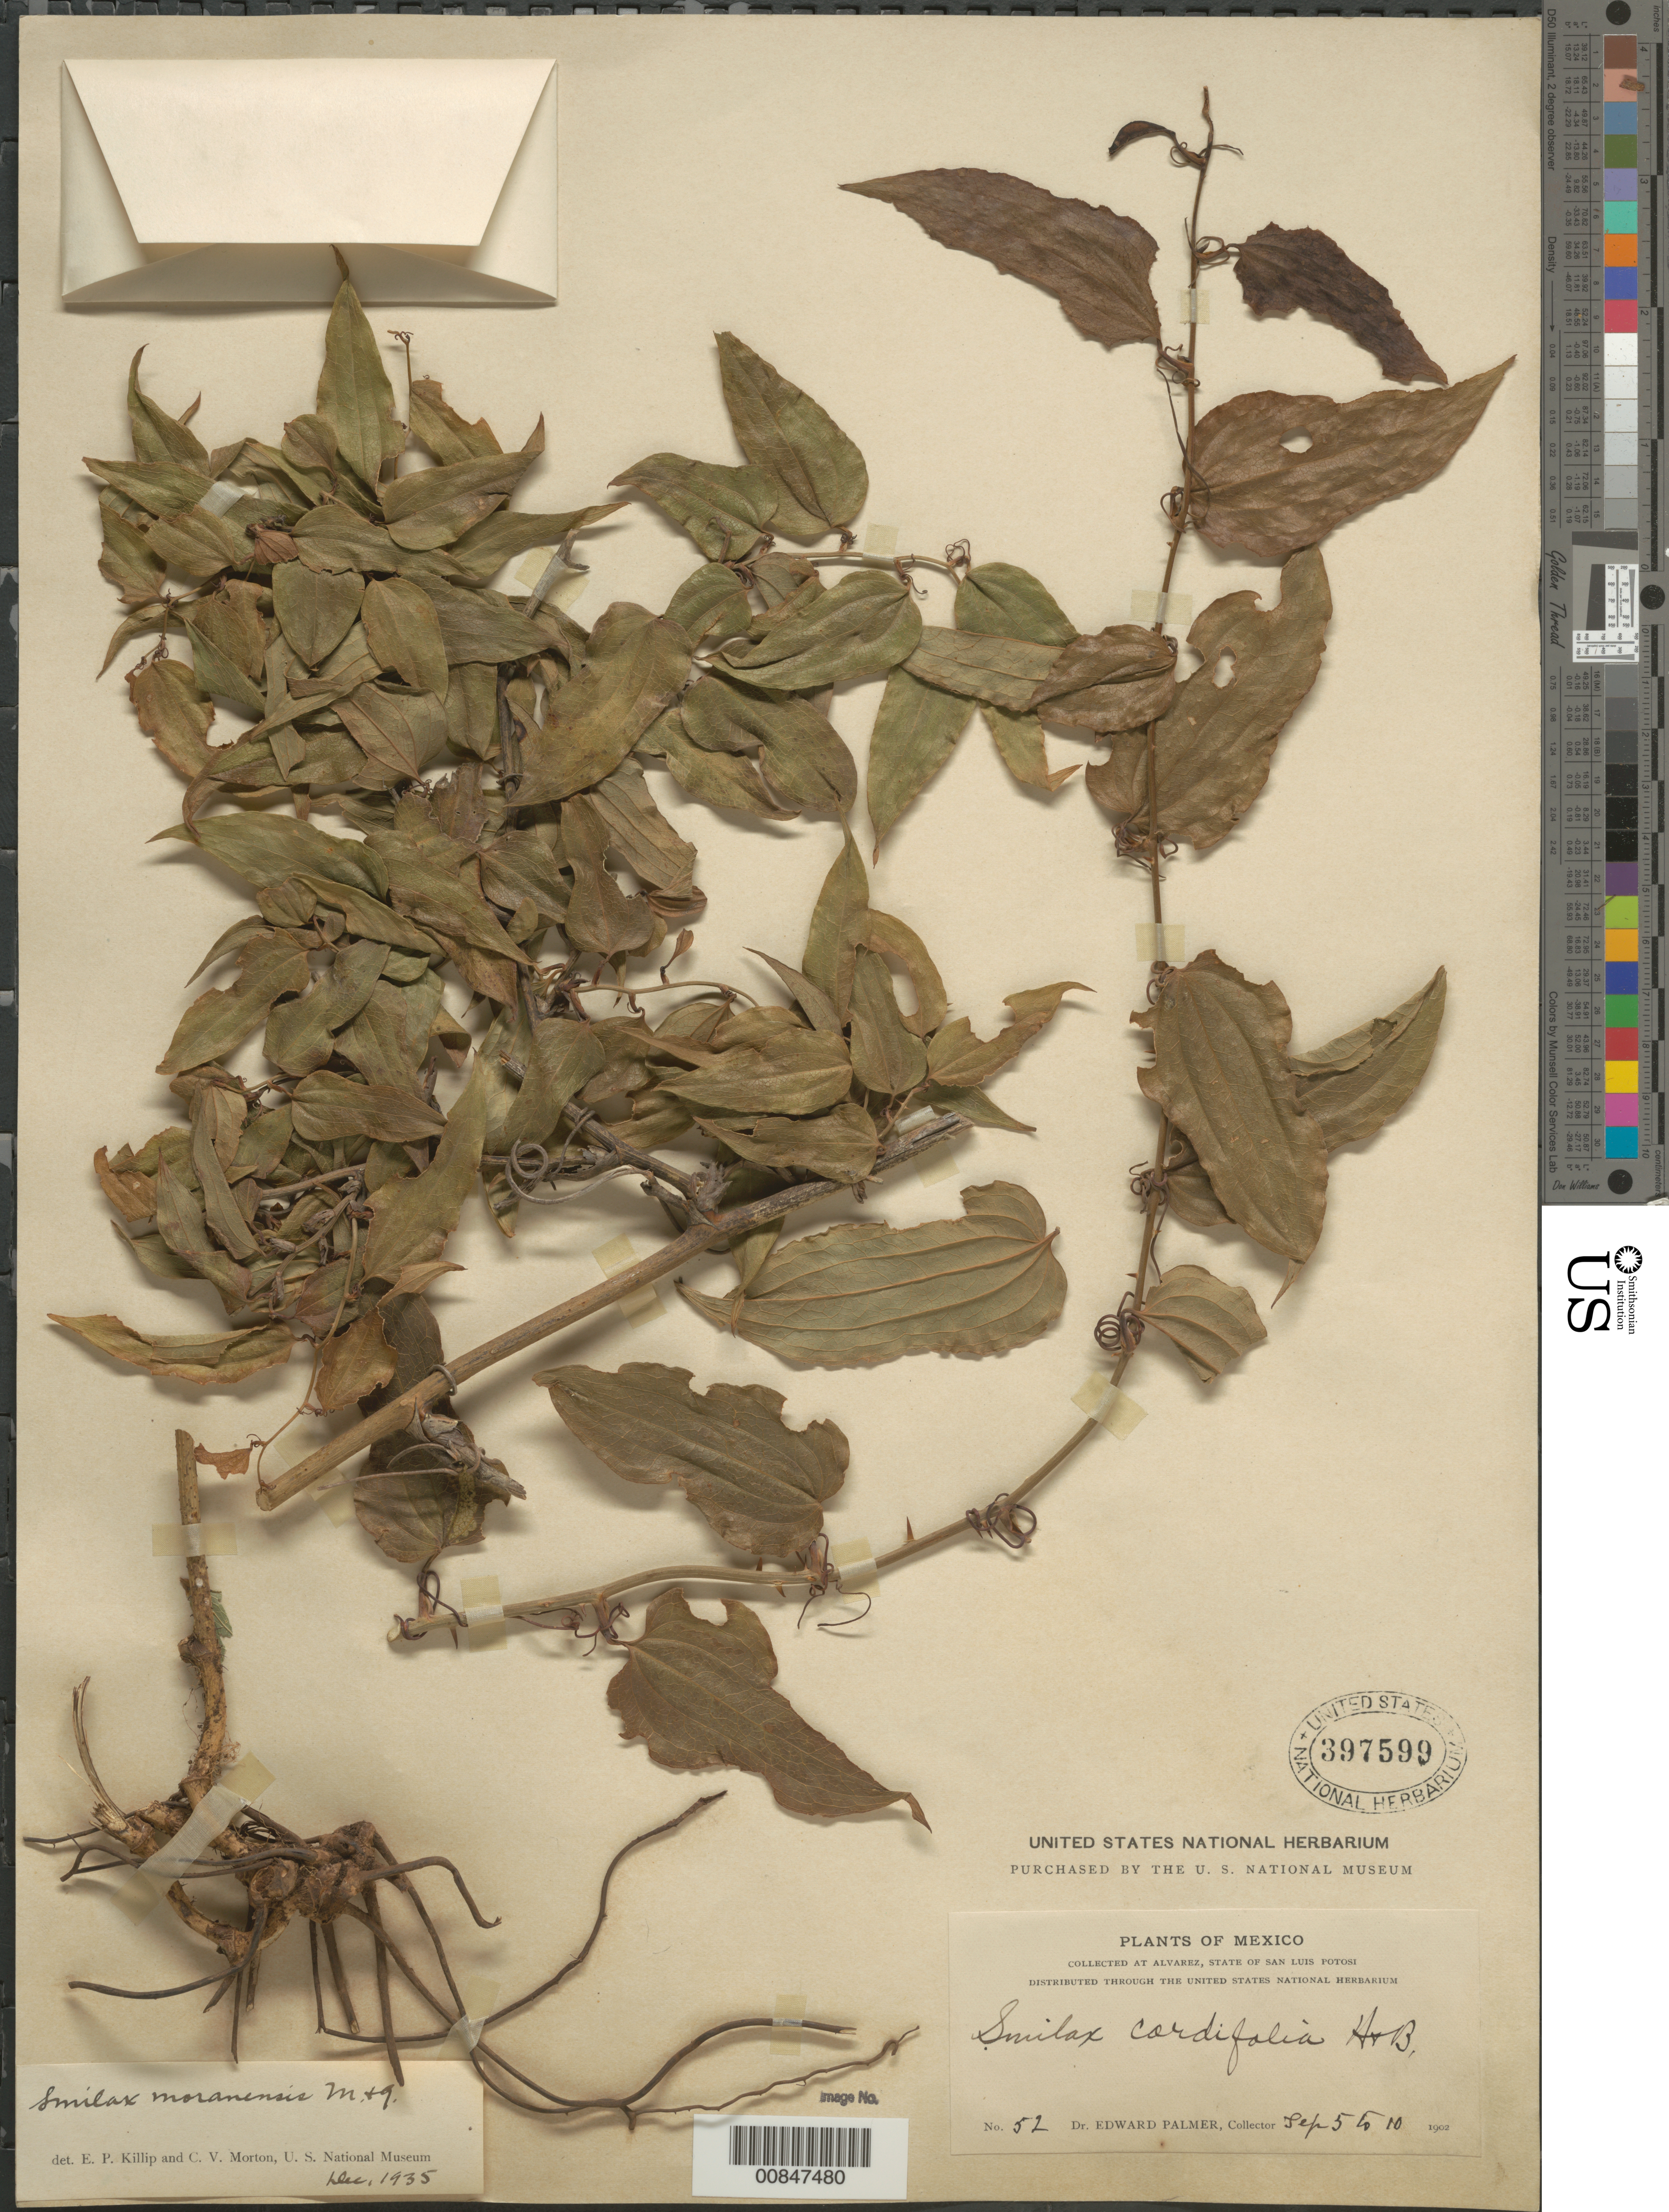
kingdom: Plantae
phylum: Tracheophyta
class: Liliopsida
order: Liliales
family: Smilacaceae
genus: Smilax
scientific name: Smilax moranensis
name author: M. Martens & Galeotti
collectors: E. Palmer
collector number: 52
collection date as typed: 05 Sep 1902 to 10 Sep 1902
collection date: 1902-09-05/1902-09-10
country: Mexico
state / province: San Luis Potosí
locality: Alvarez, San Luis Potosí.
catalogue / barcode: US 397599